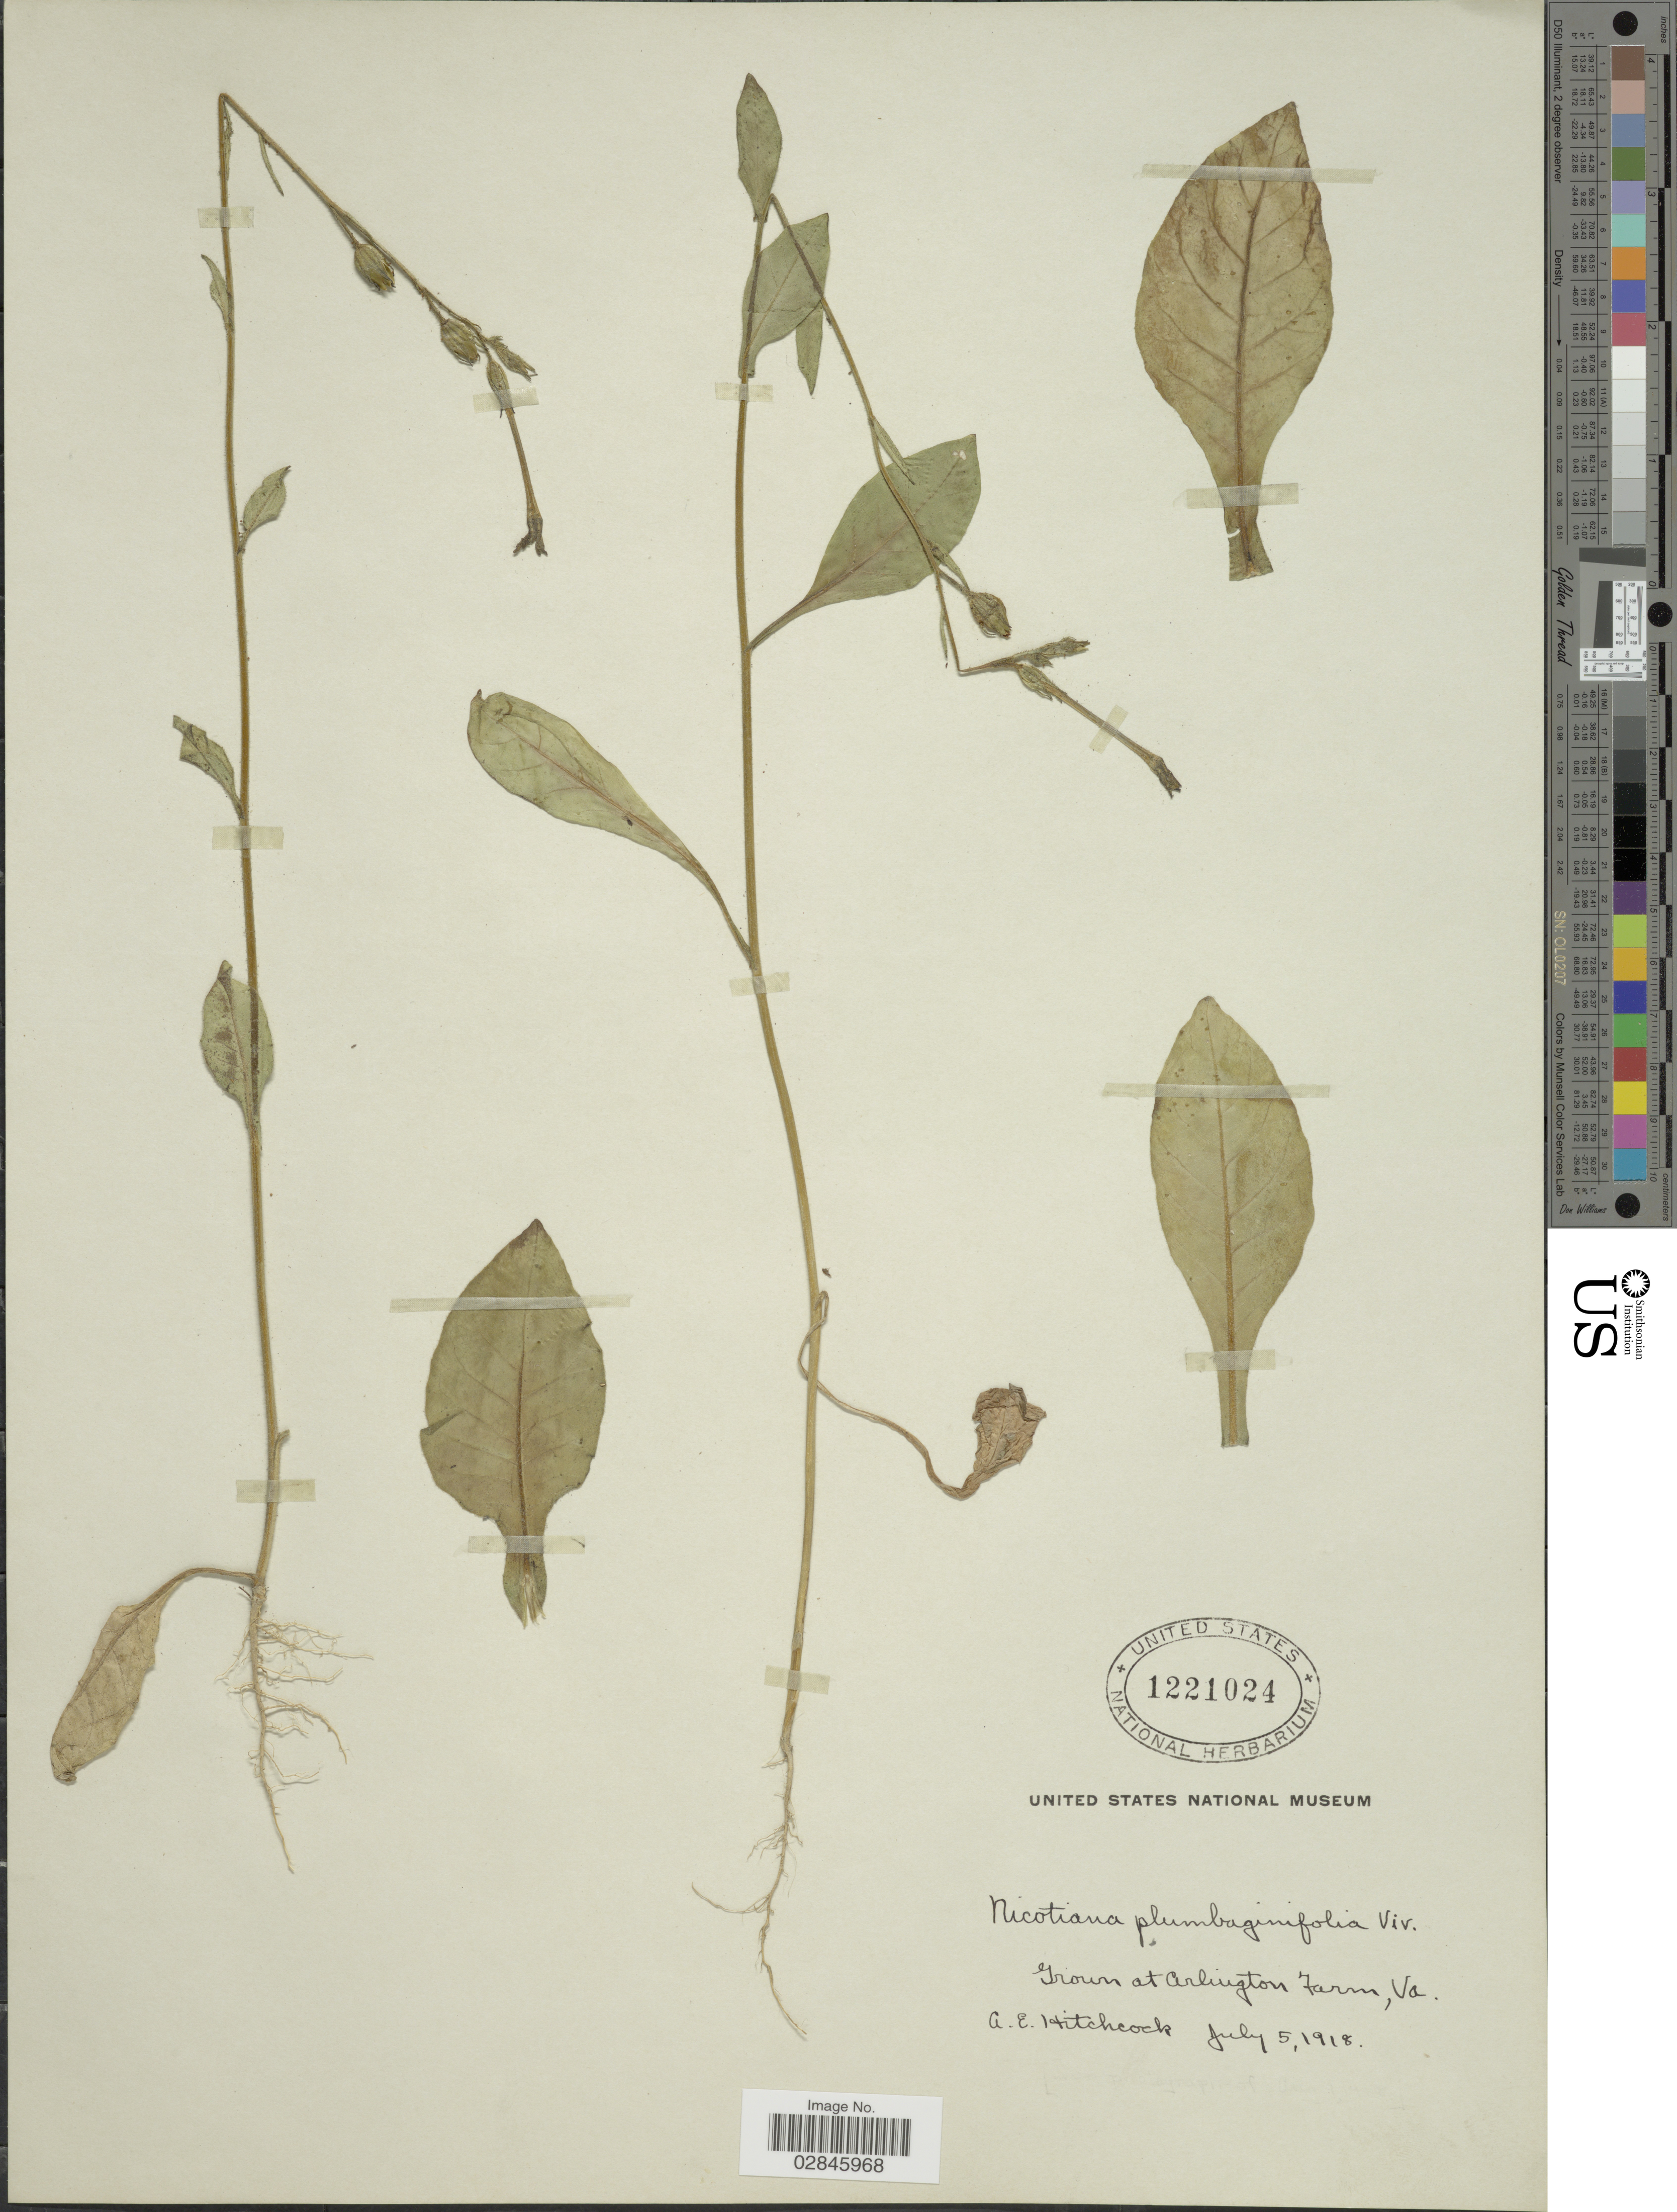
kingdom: Plantae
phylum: Tracheophyta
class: Magnoliopsida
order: Solanales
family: Solanaceae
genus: Nicotiana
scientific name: Nicotiana plumbaginifolia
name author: Viv.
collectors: A. Hitchcock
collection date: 1918-07-05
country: United States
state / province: Virginia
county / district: Arlington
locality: At Arlington Farm.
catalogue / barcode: US 1221024